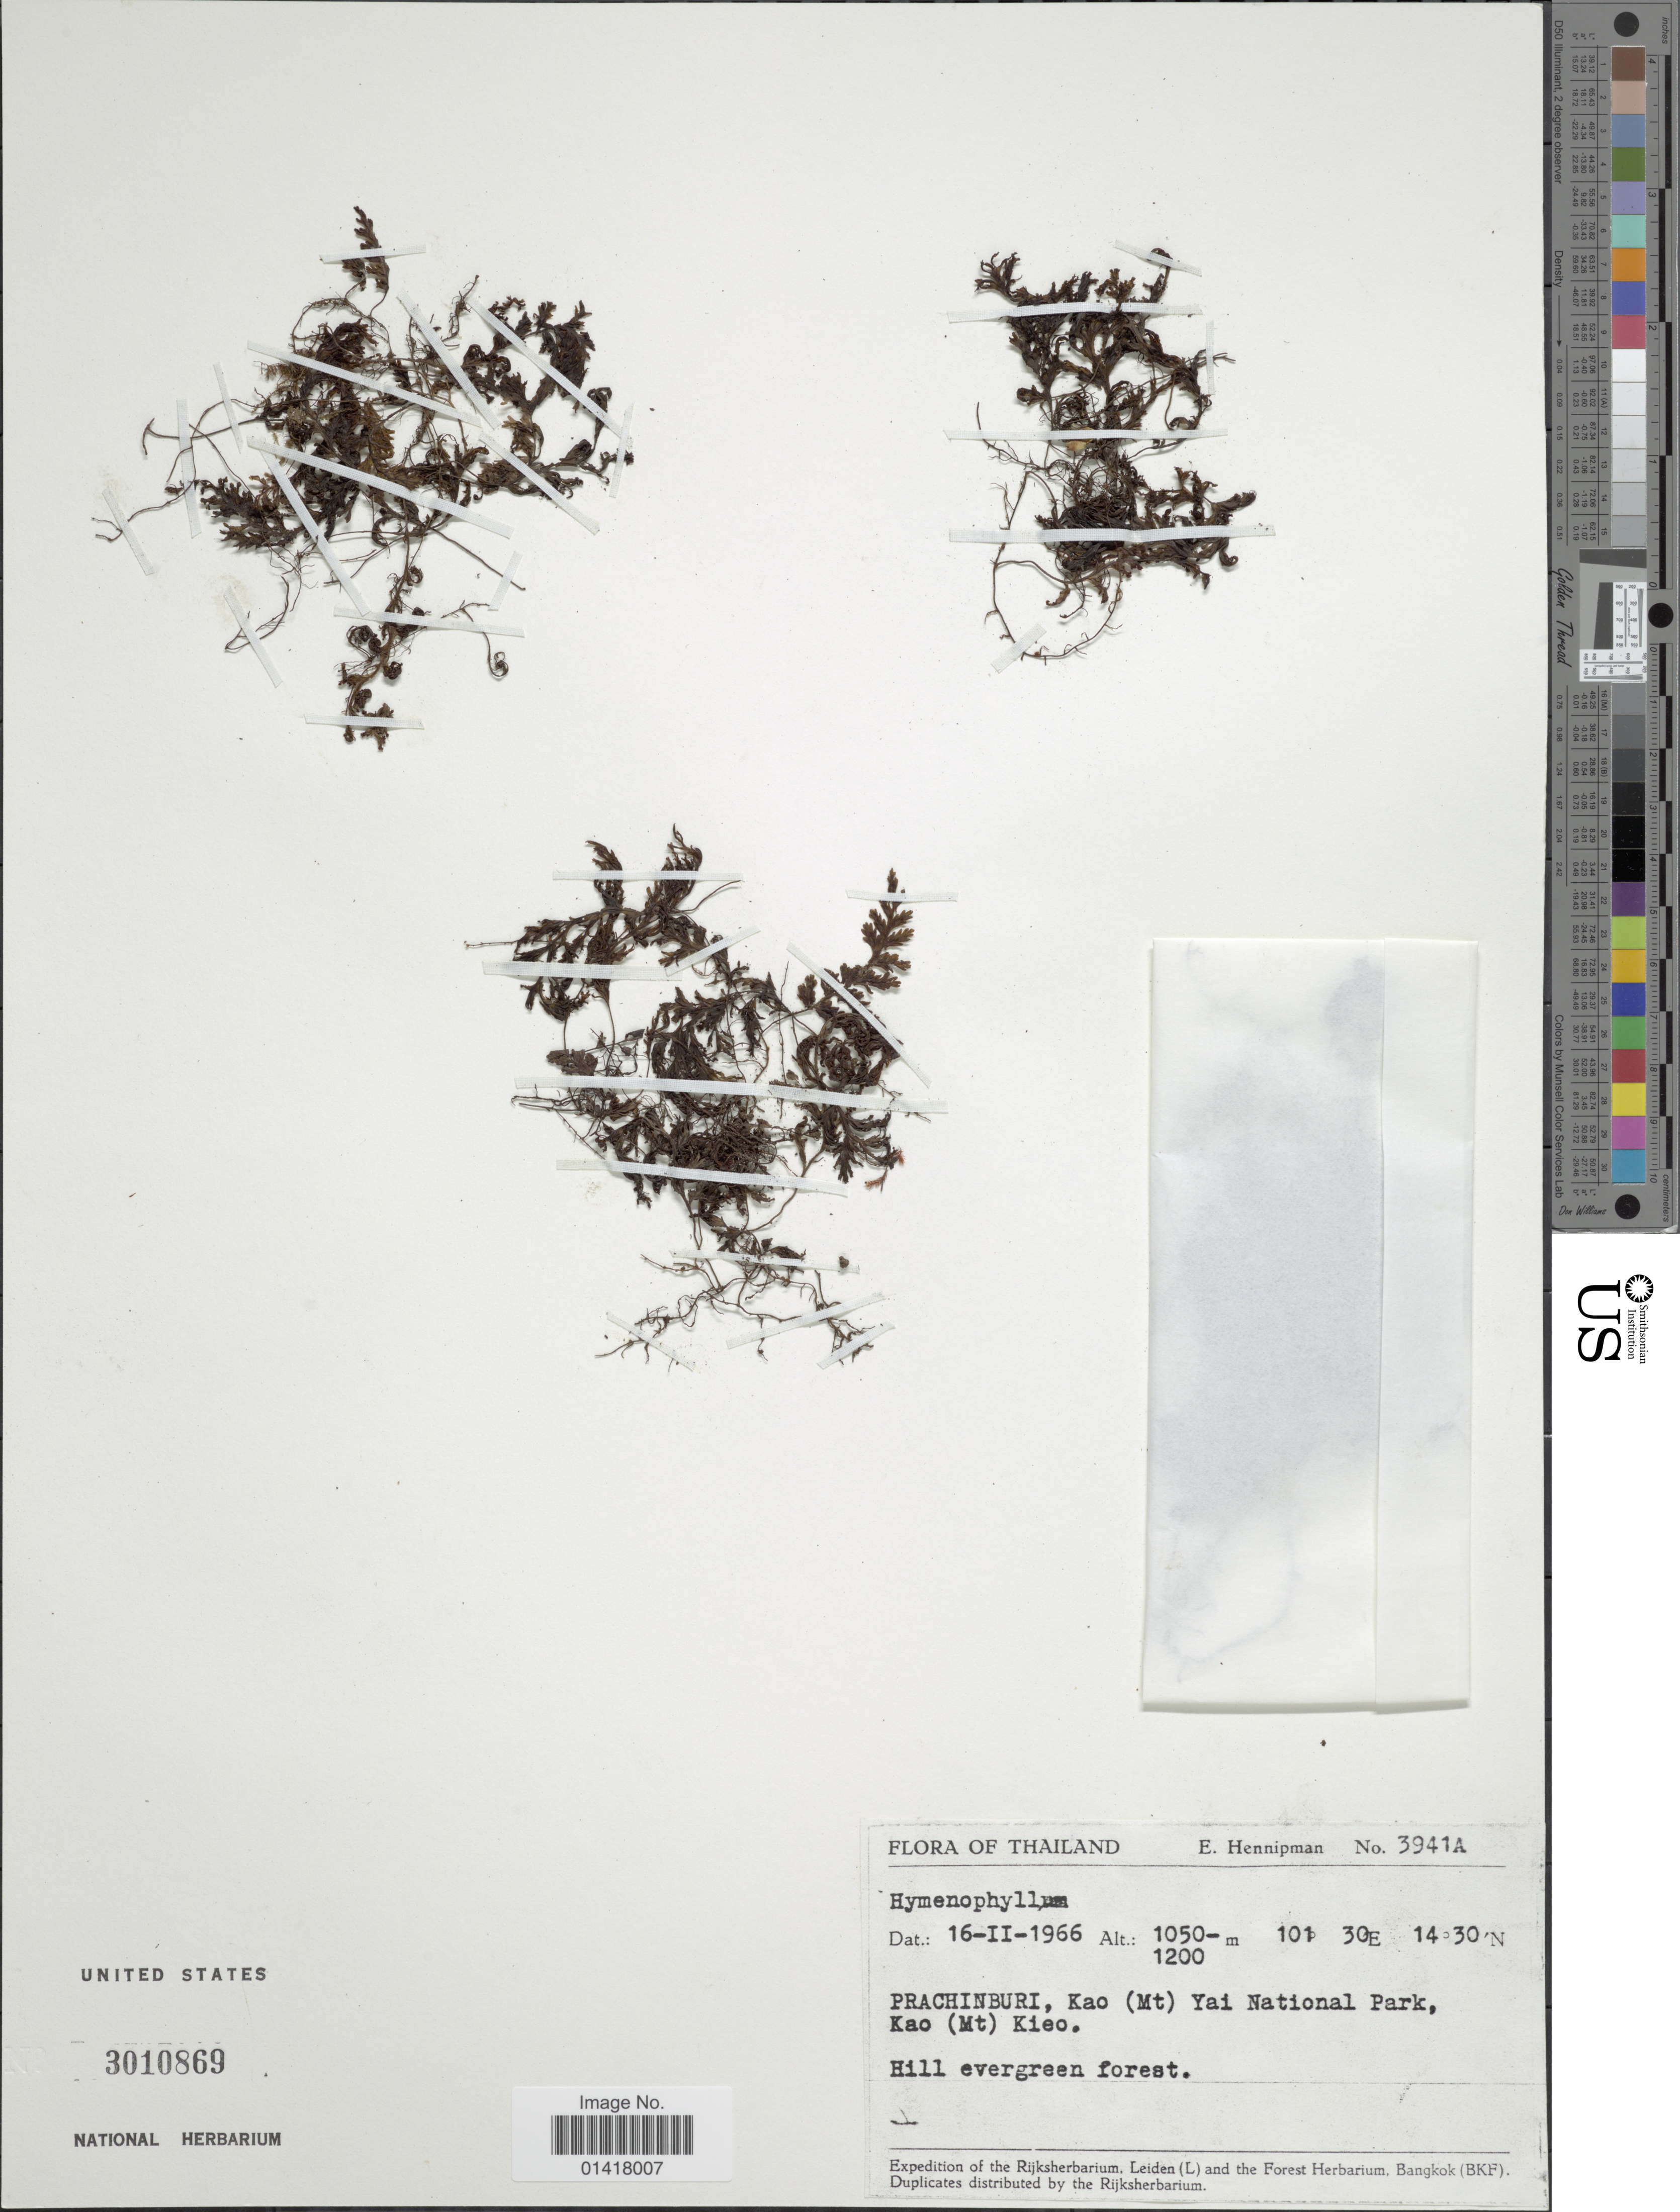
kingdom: Plantae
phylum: Tracheophyta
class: Polypodiopsida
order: Hymenophyllales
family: Hymenophyllaceae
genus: Hymenophyllum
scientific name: Hymenophyllum sp.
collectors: E. Hennipman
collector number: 3941A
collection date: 1966-02-16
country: Thailand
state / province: Prachin Buri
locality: Kao, (Mt) Yai National Park, Kao (Mt) Kieo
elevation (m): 1050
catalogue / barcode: US 3010869